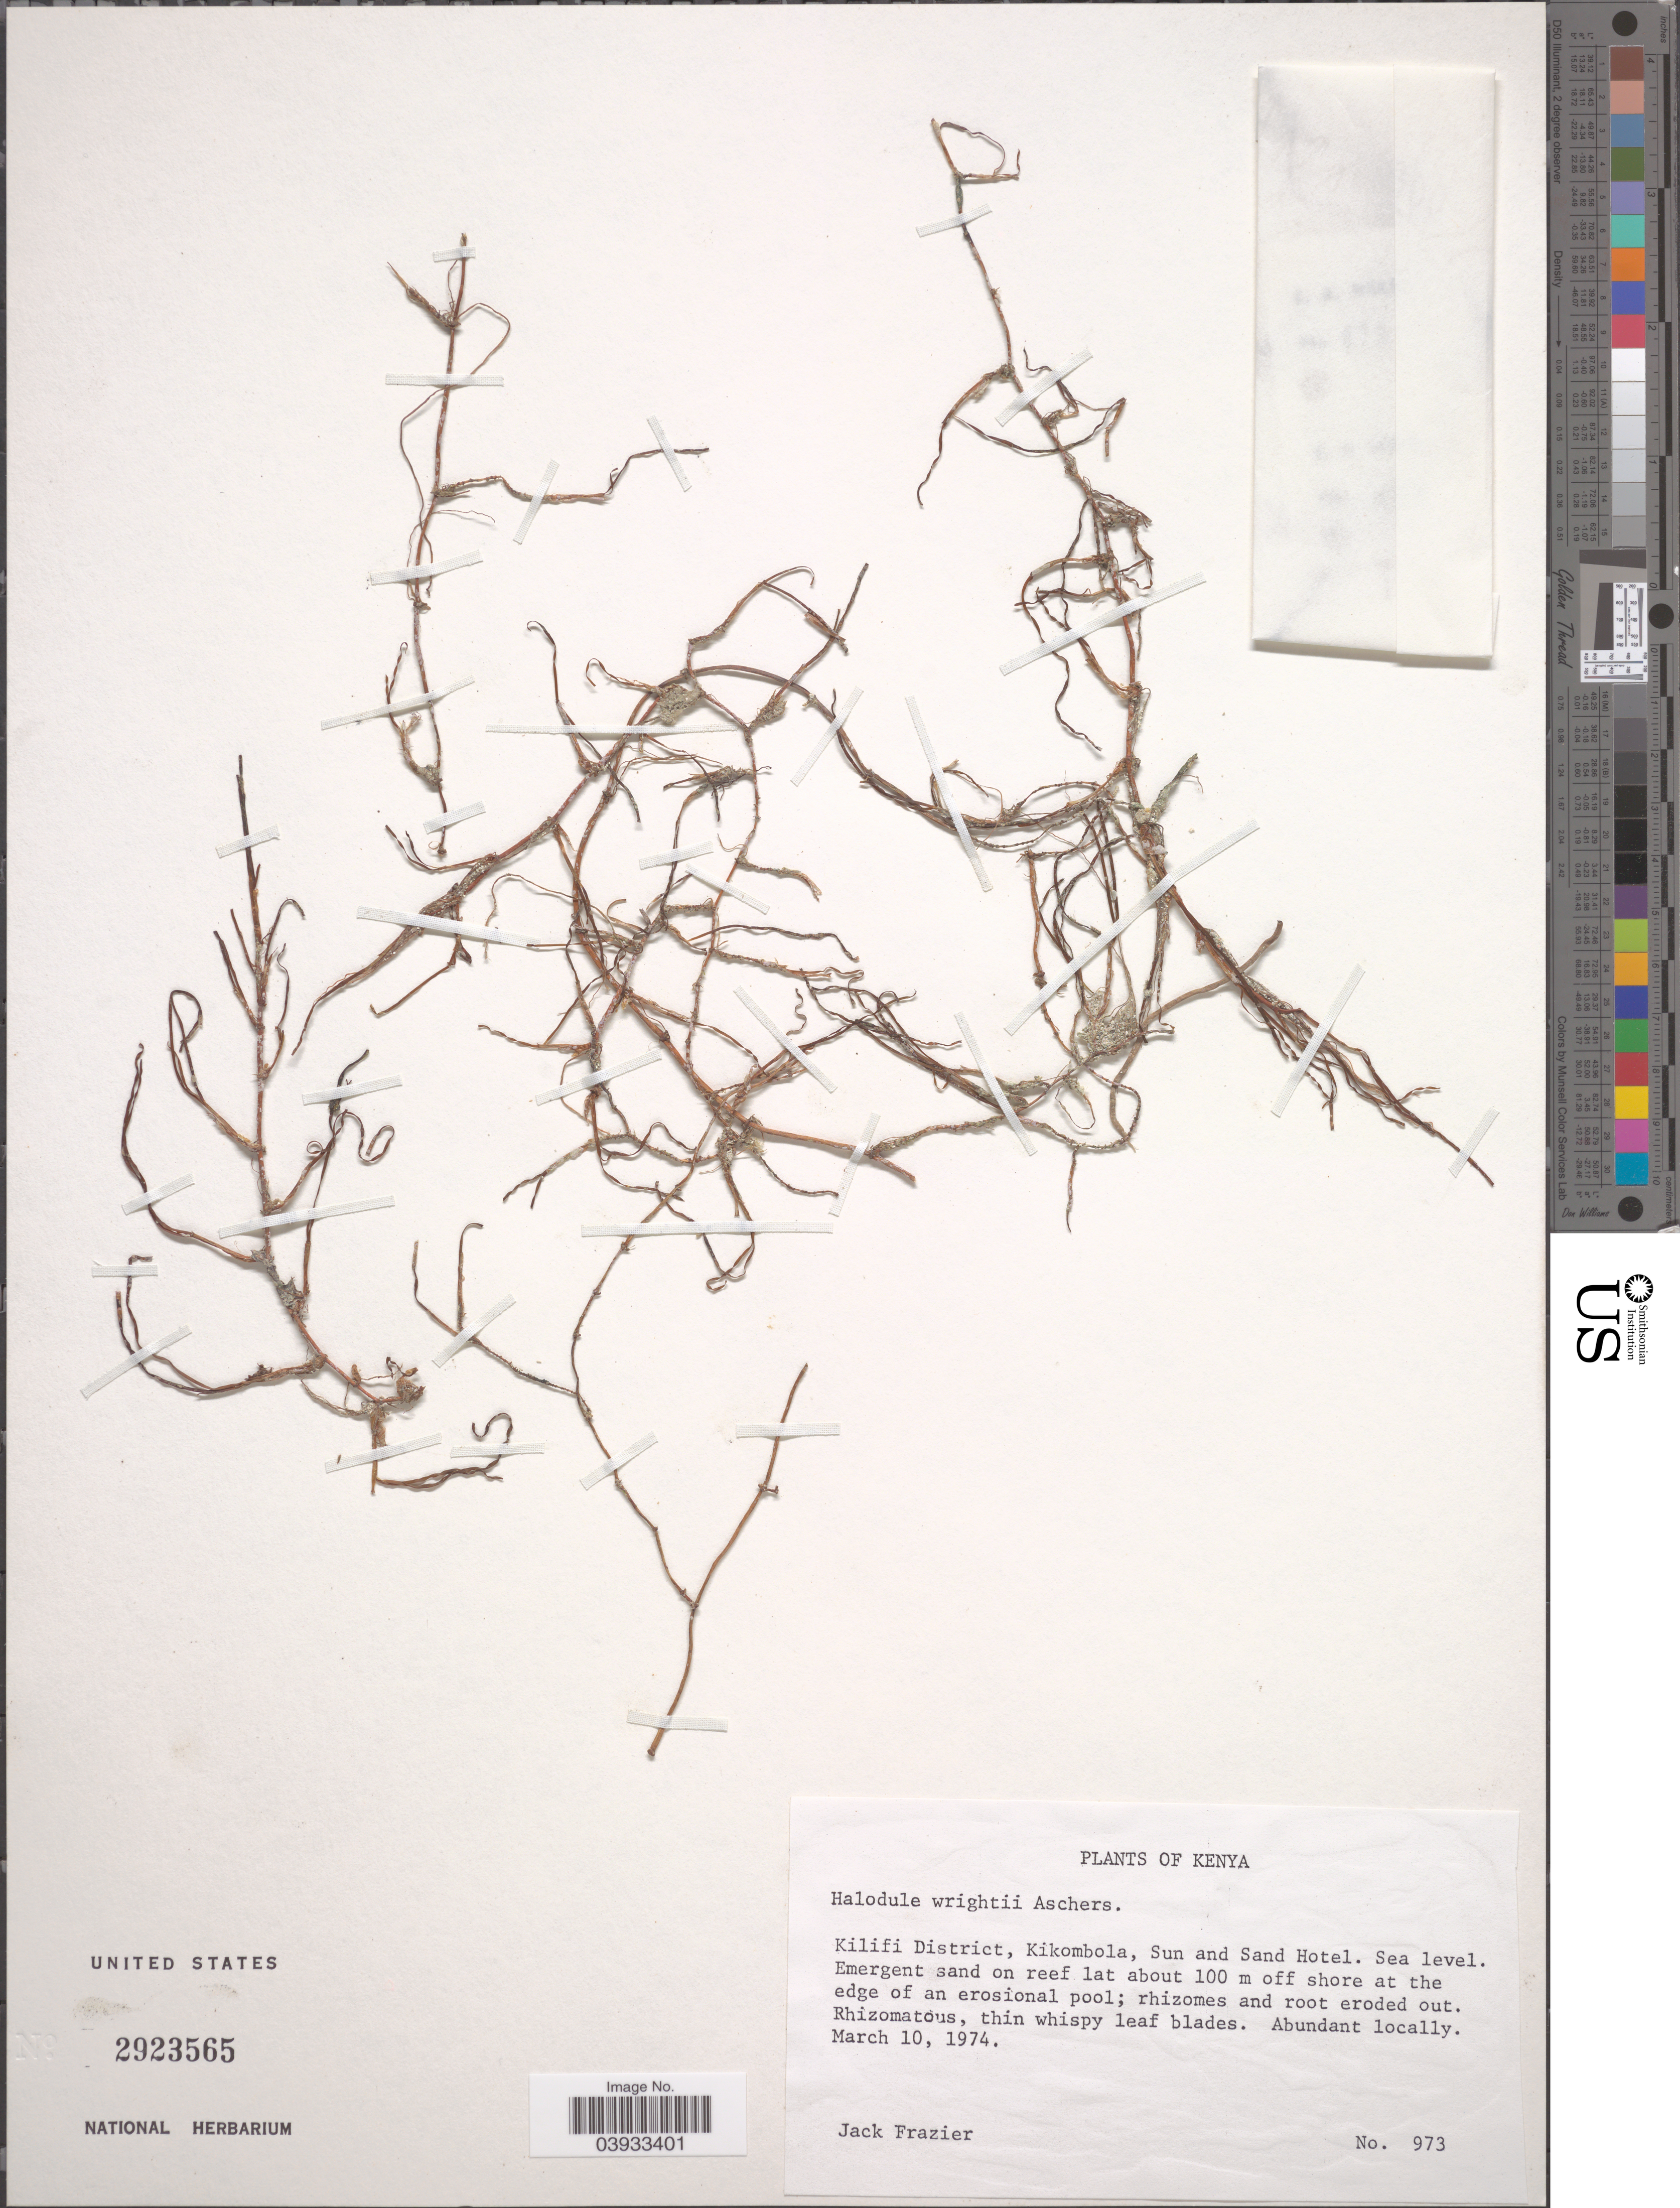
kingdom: Plantae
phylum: Tracheophyta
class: Liliopsida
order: Alismatales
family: Cymodoceaceae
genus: Halodule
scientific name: Halodule wrightii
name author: Asch.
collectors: J. Frazier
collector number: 973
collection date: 1974-03-10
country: Kenya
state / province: Kilifi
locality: Kilifi District, Kikombola, Sun and Sand Hotel.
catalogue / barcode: US 2923565